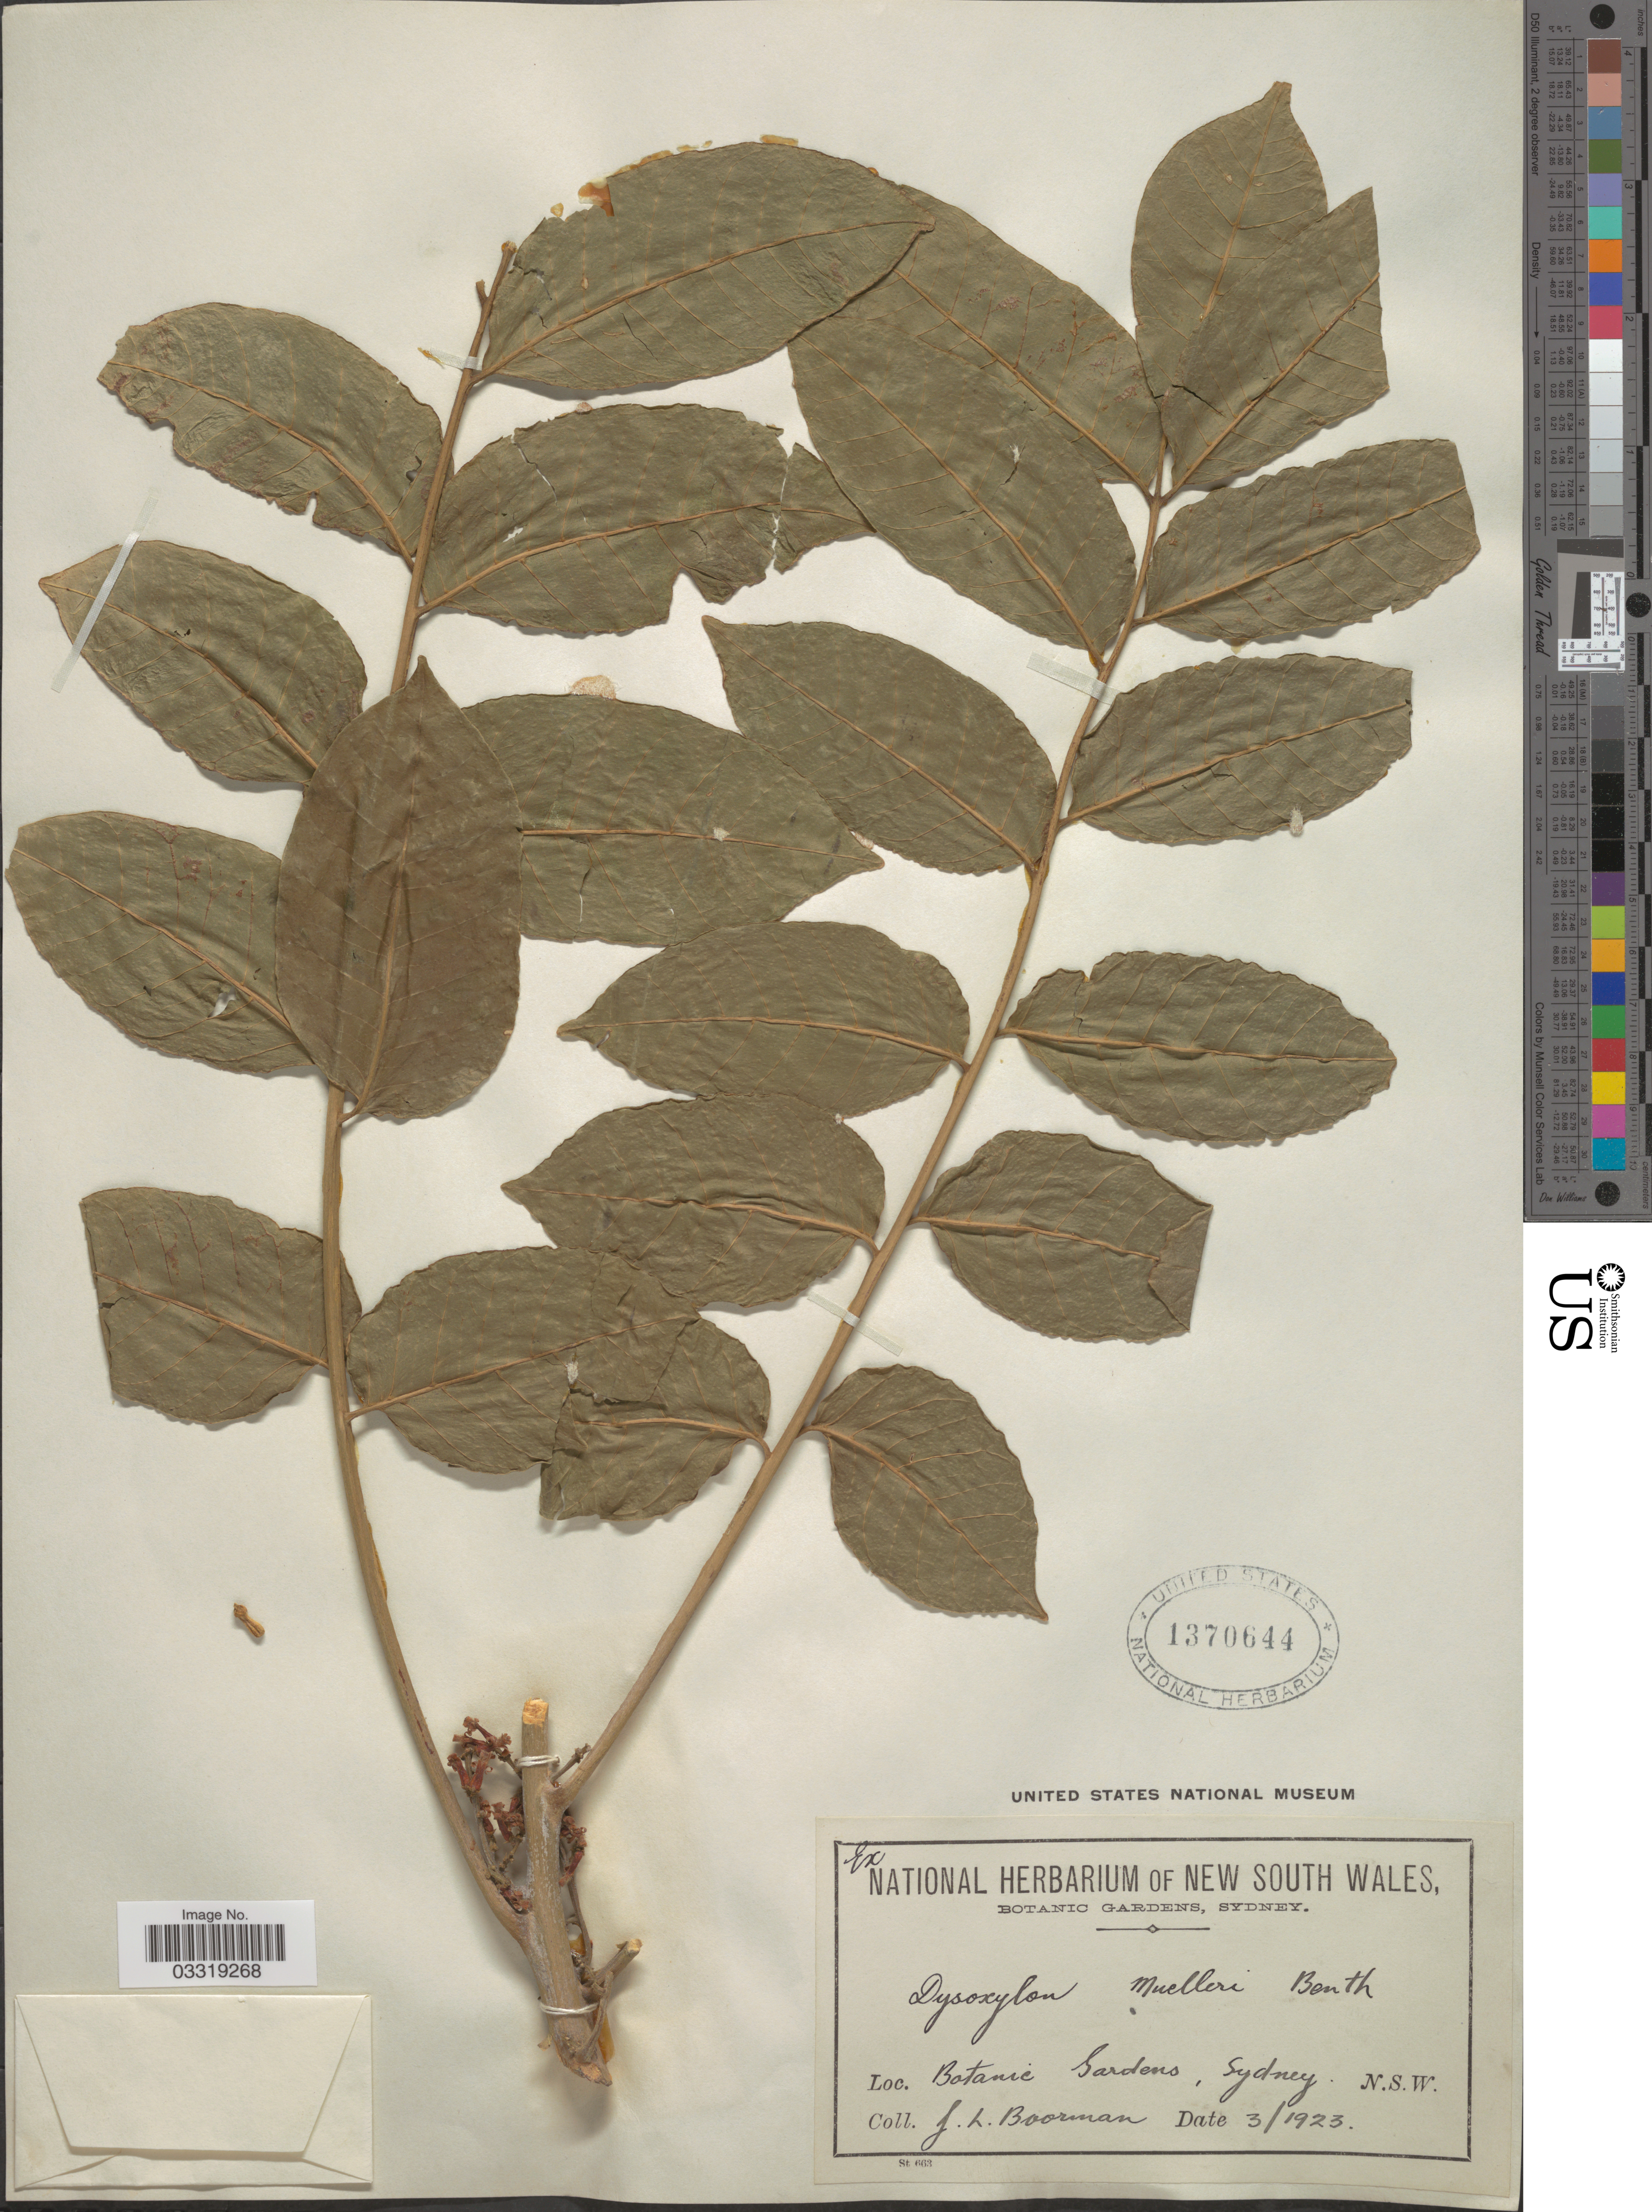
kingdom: Plantae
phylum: Tracheophyta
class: Magnoliopsida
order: Sapindales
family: Meliaceae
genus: Didymocheton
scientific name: Didymocheton muelleri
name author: (Benth.) Mabb.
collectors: J. Boorman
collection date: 1923-03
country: Australia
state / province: New South Wales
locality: Botanic Gardens, Sydney.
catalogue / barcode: US 1370644